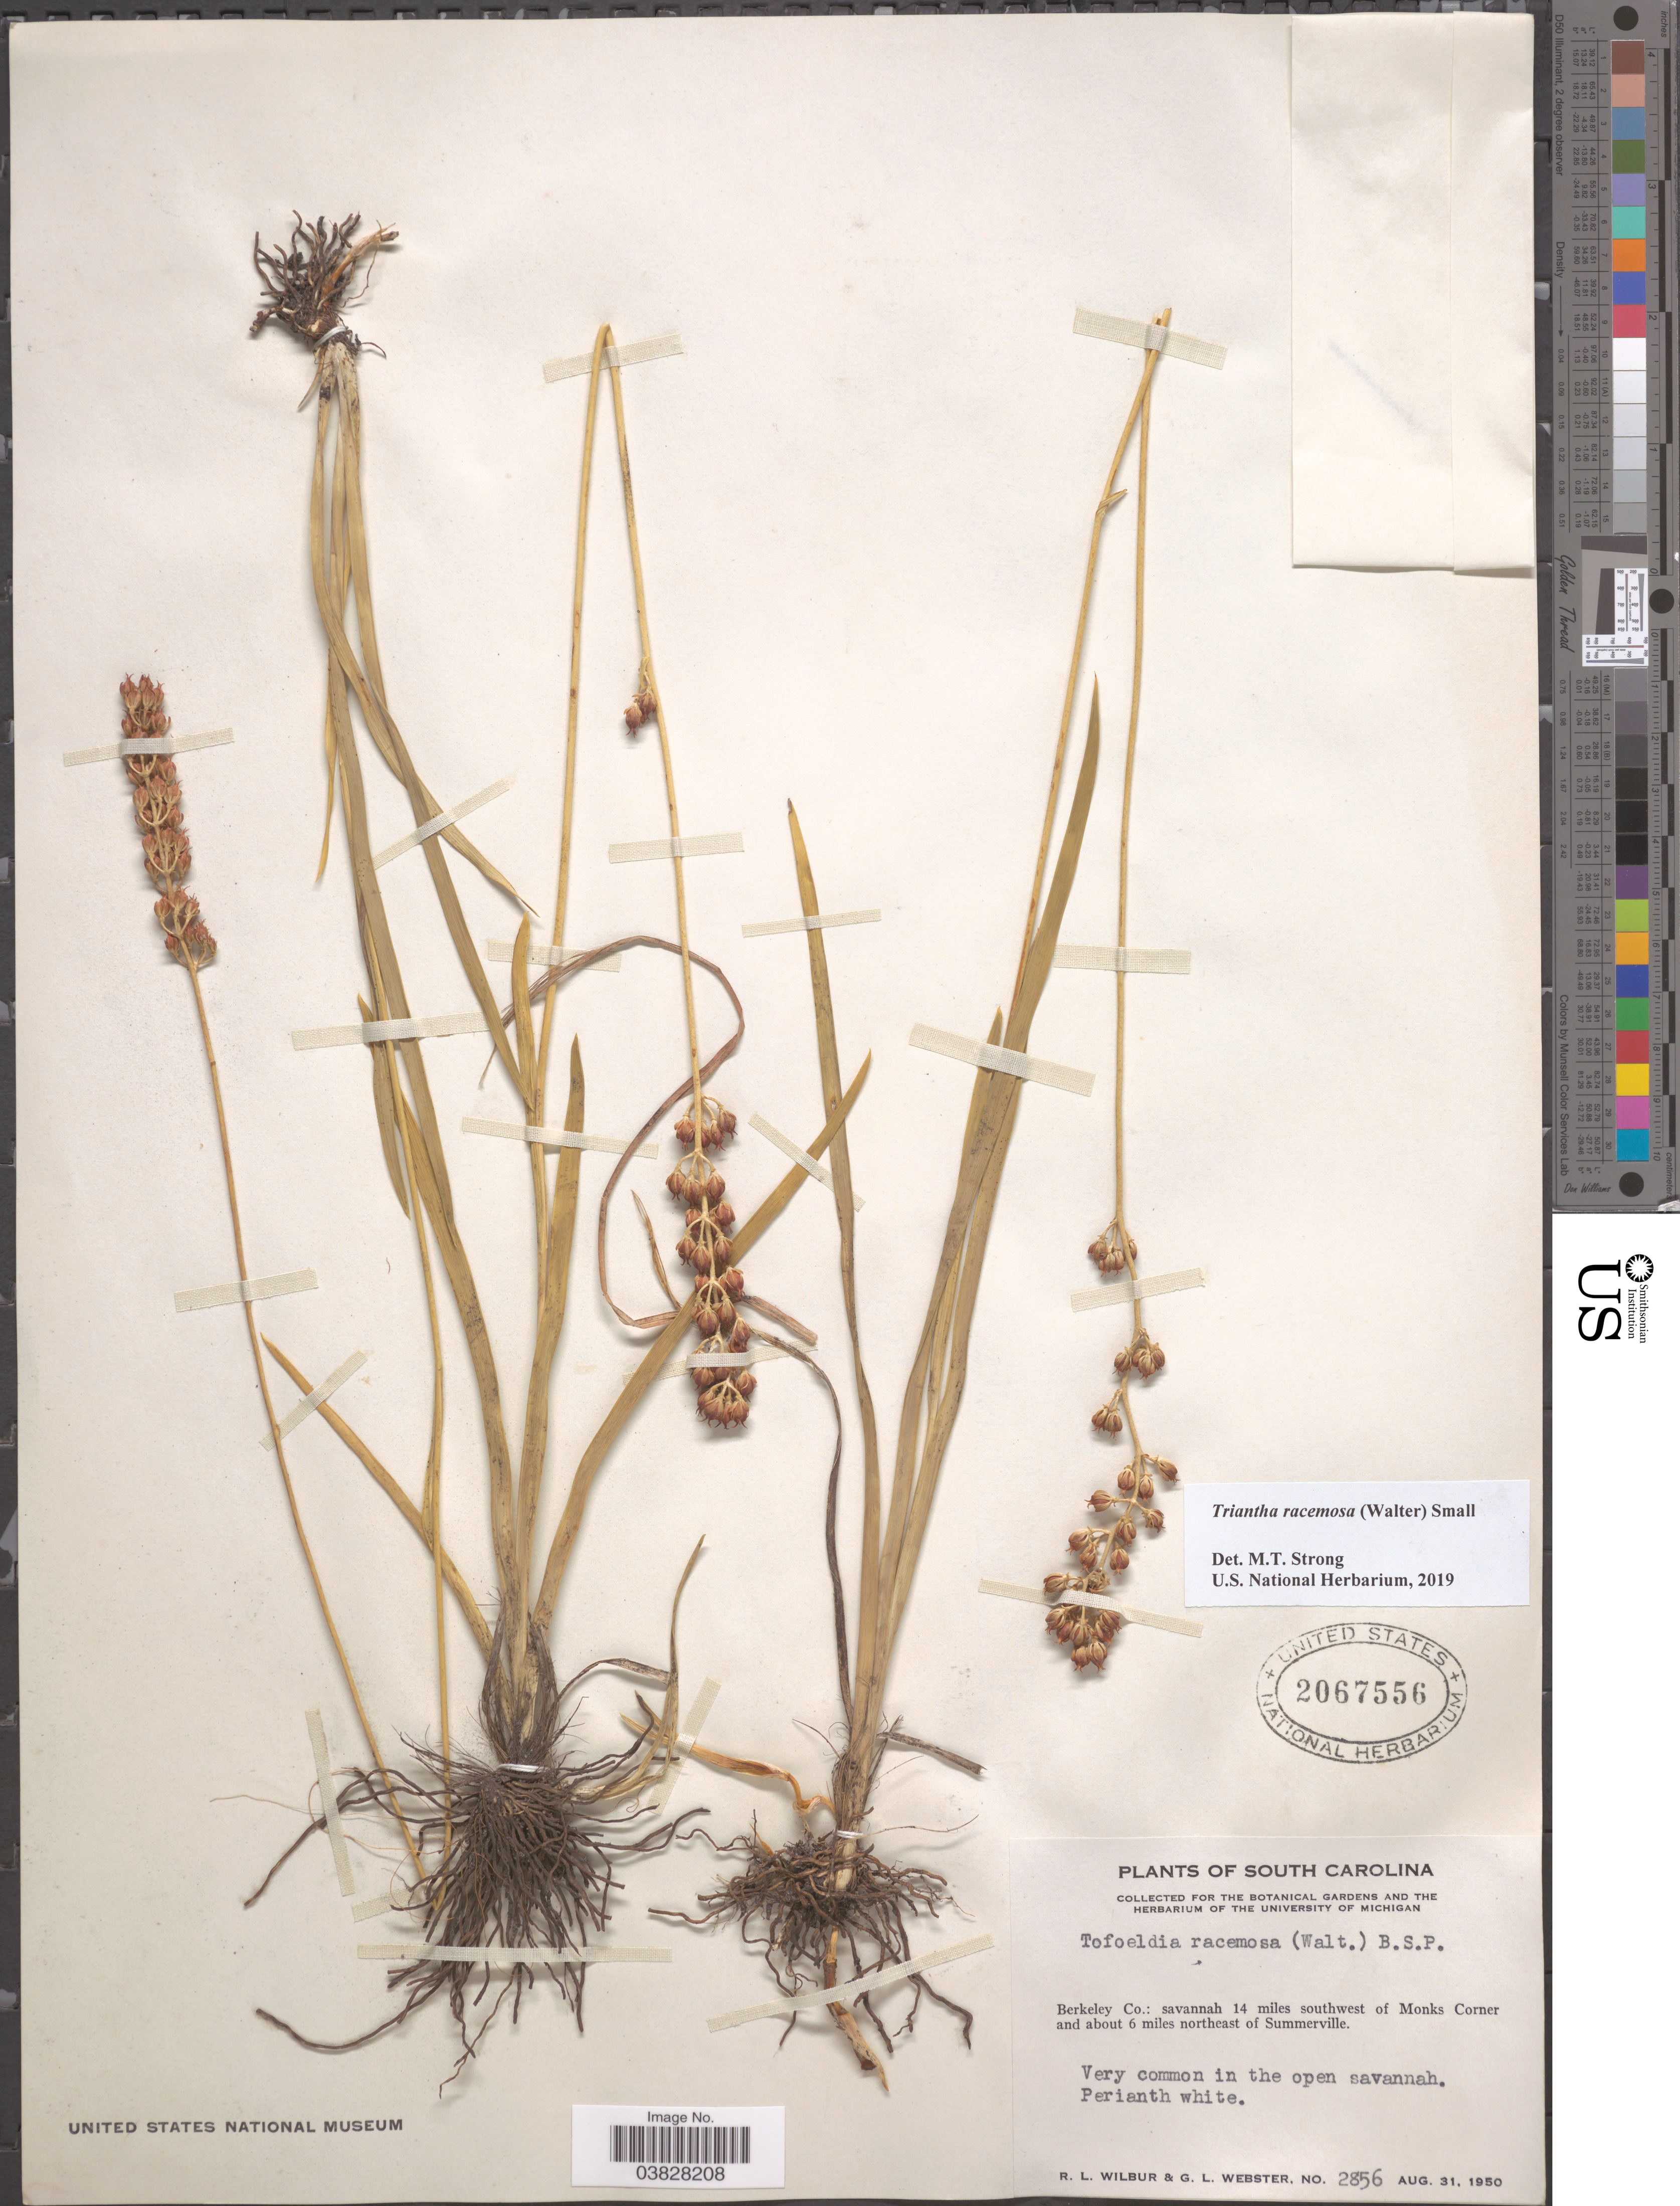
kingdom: Plantae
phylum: Tracheophyta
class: Liliopsida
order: Alismatales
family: Tofieldiaceae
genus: Triantha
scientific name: Triantha racemosa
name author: (Walter) Small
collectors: R. L. Wilbur & G. L. Webster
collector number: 2856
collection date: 1950-08-31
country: United States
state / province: South Carolina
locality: Berkeley Co.: 14 miles southwest of Monks Corner and about 6 miles northeast of Summerville.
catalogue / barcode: US 2067556